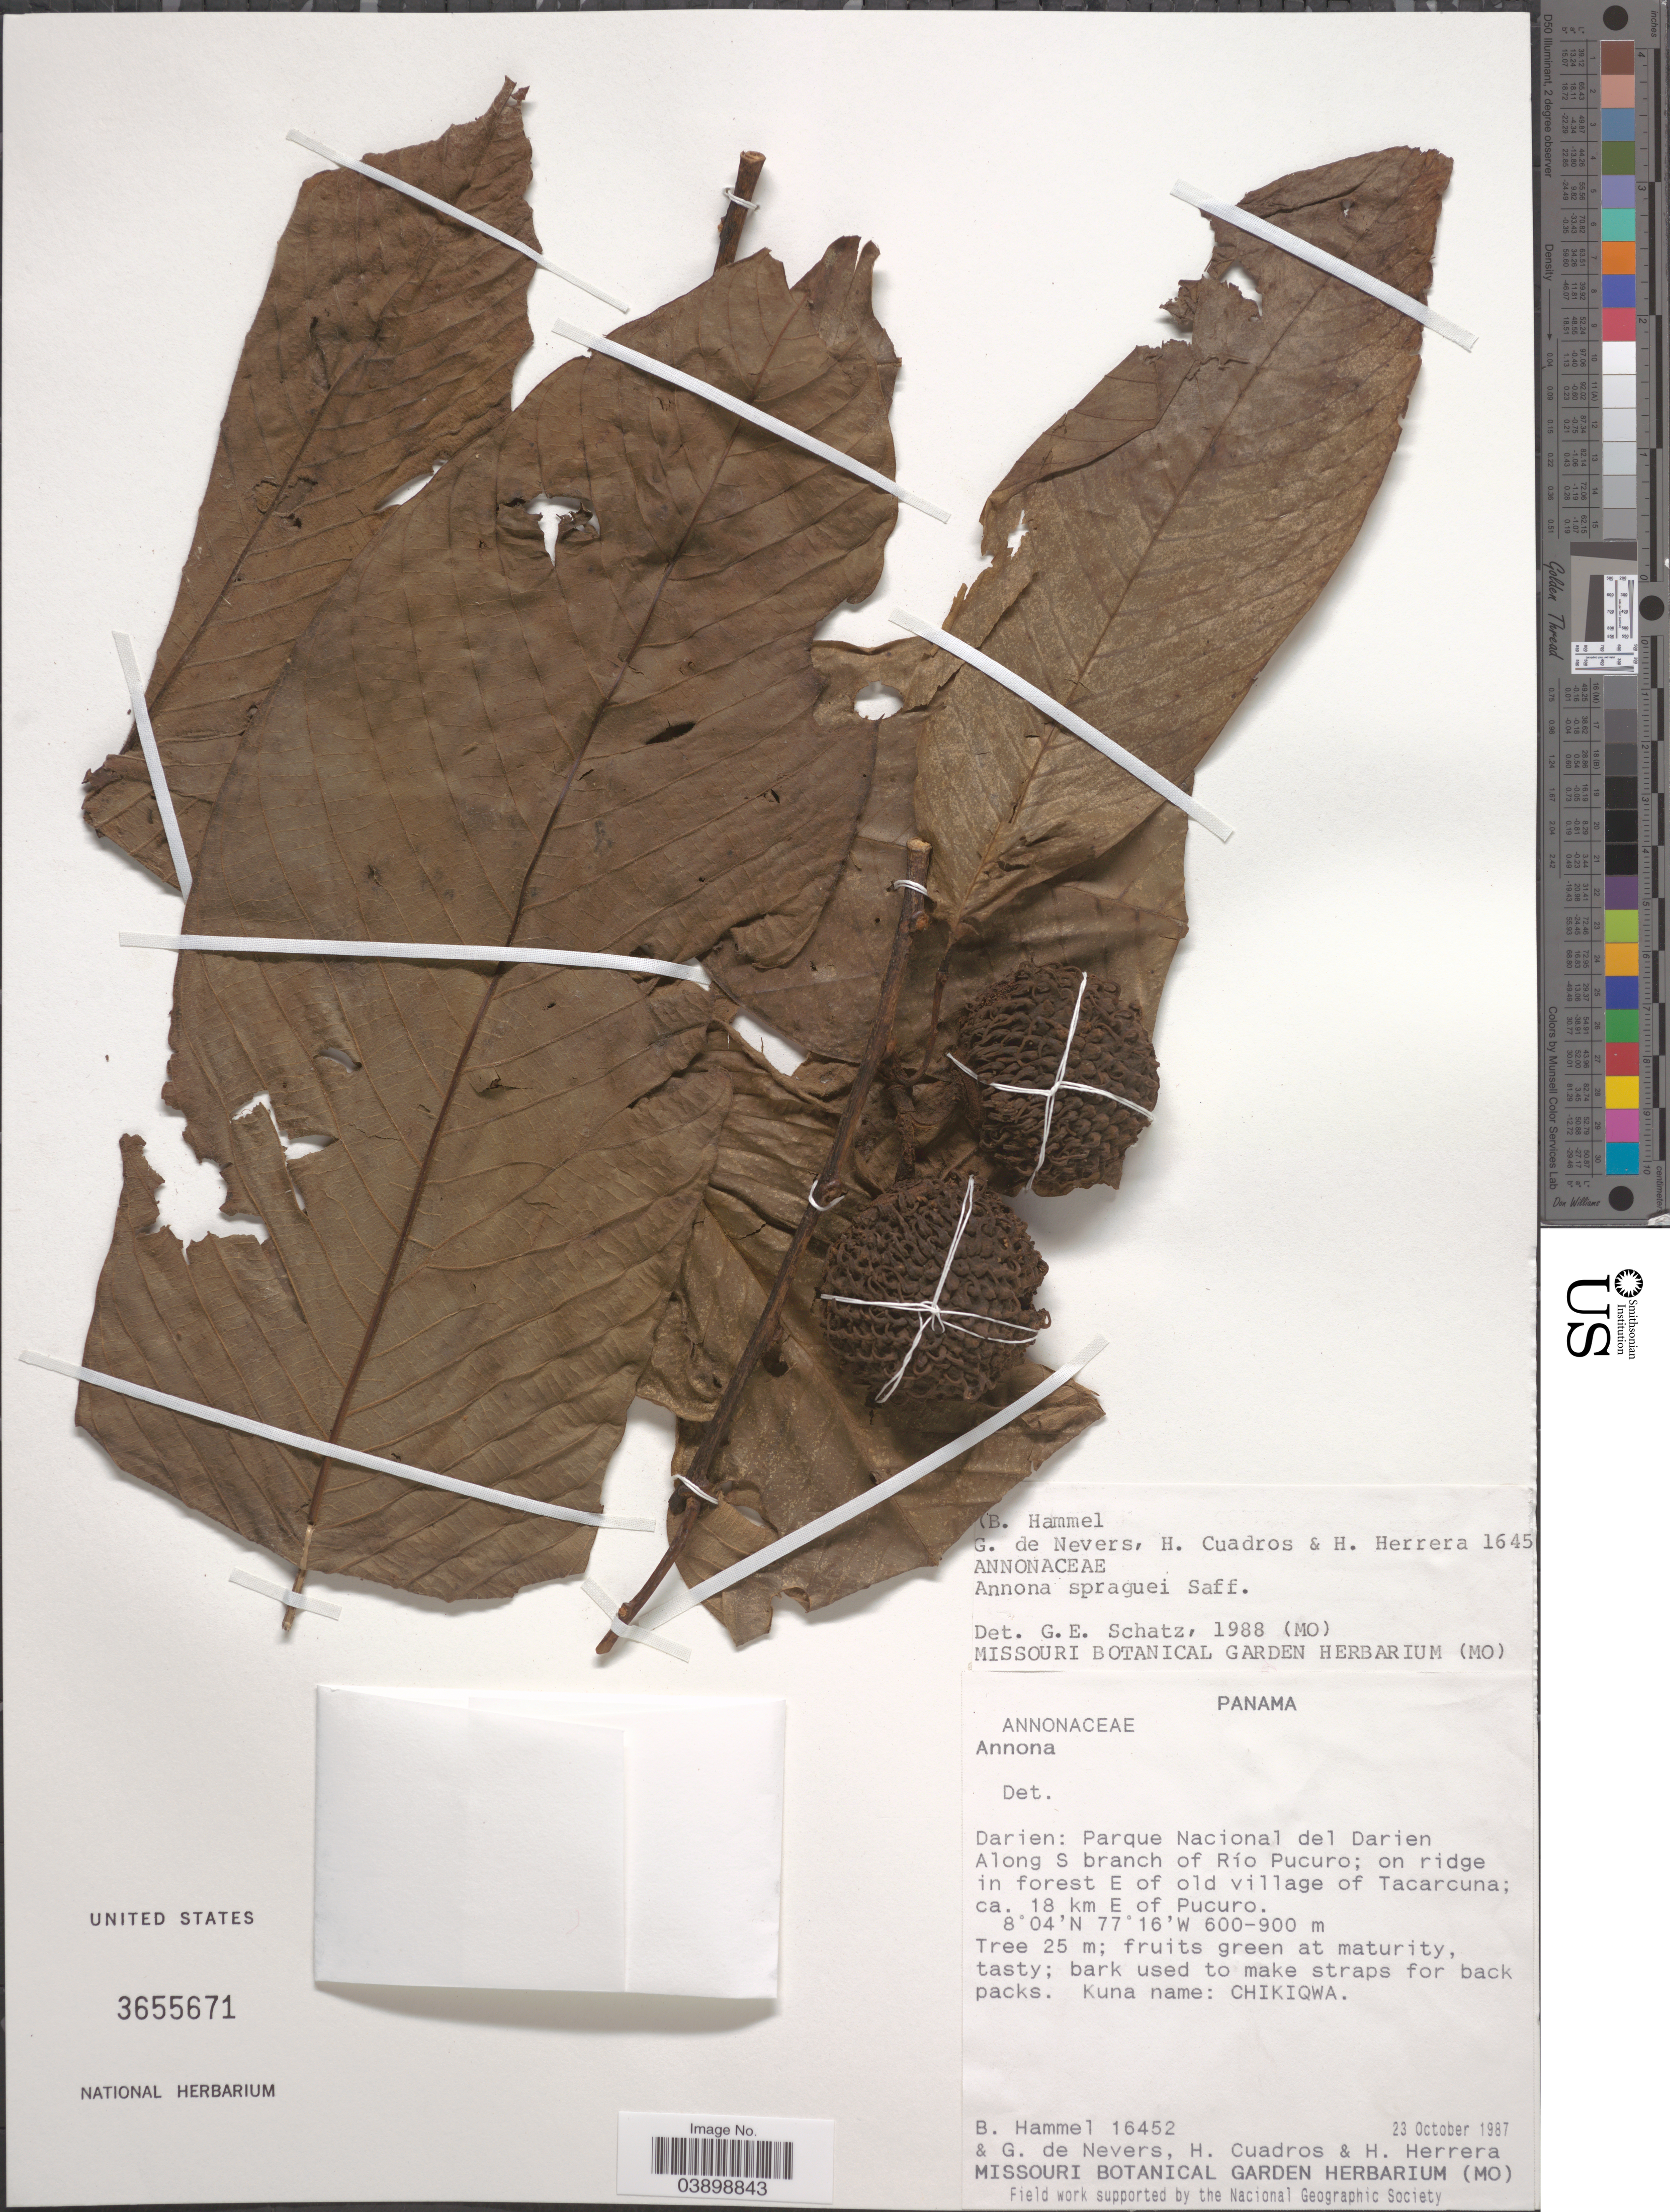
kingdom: Plantae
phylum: Tracheophyta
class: Magnoliopsida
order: Magnoliales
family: Annonaceae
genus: Annona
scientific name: Annona spraguei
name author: Saff.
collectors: B. Hammel, G. Nevers, H. Cuadros & H. Herrera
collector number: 16452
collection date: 1987-10-23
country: Panama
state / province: Darien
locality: Parque Nacional del Darien. Along S branch of Río Pucuro; on ridge in forest E of old village of Tacarcuna; ca. 18 km E of Pucuro.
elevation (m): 600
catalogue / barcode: US 3655671